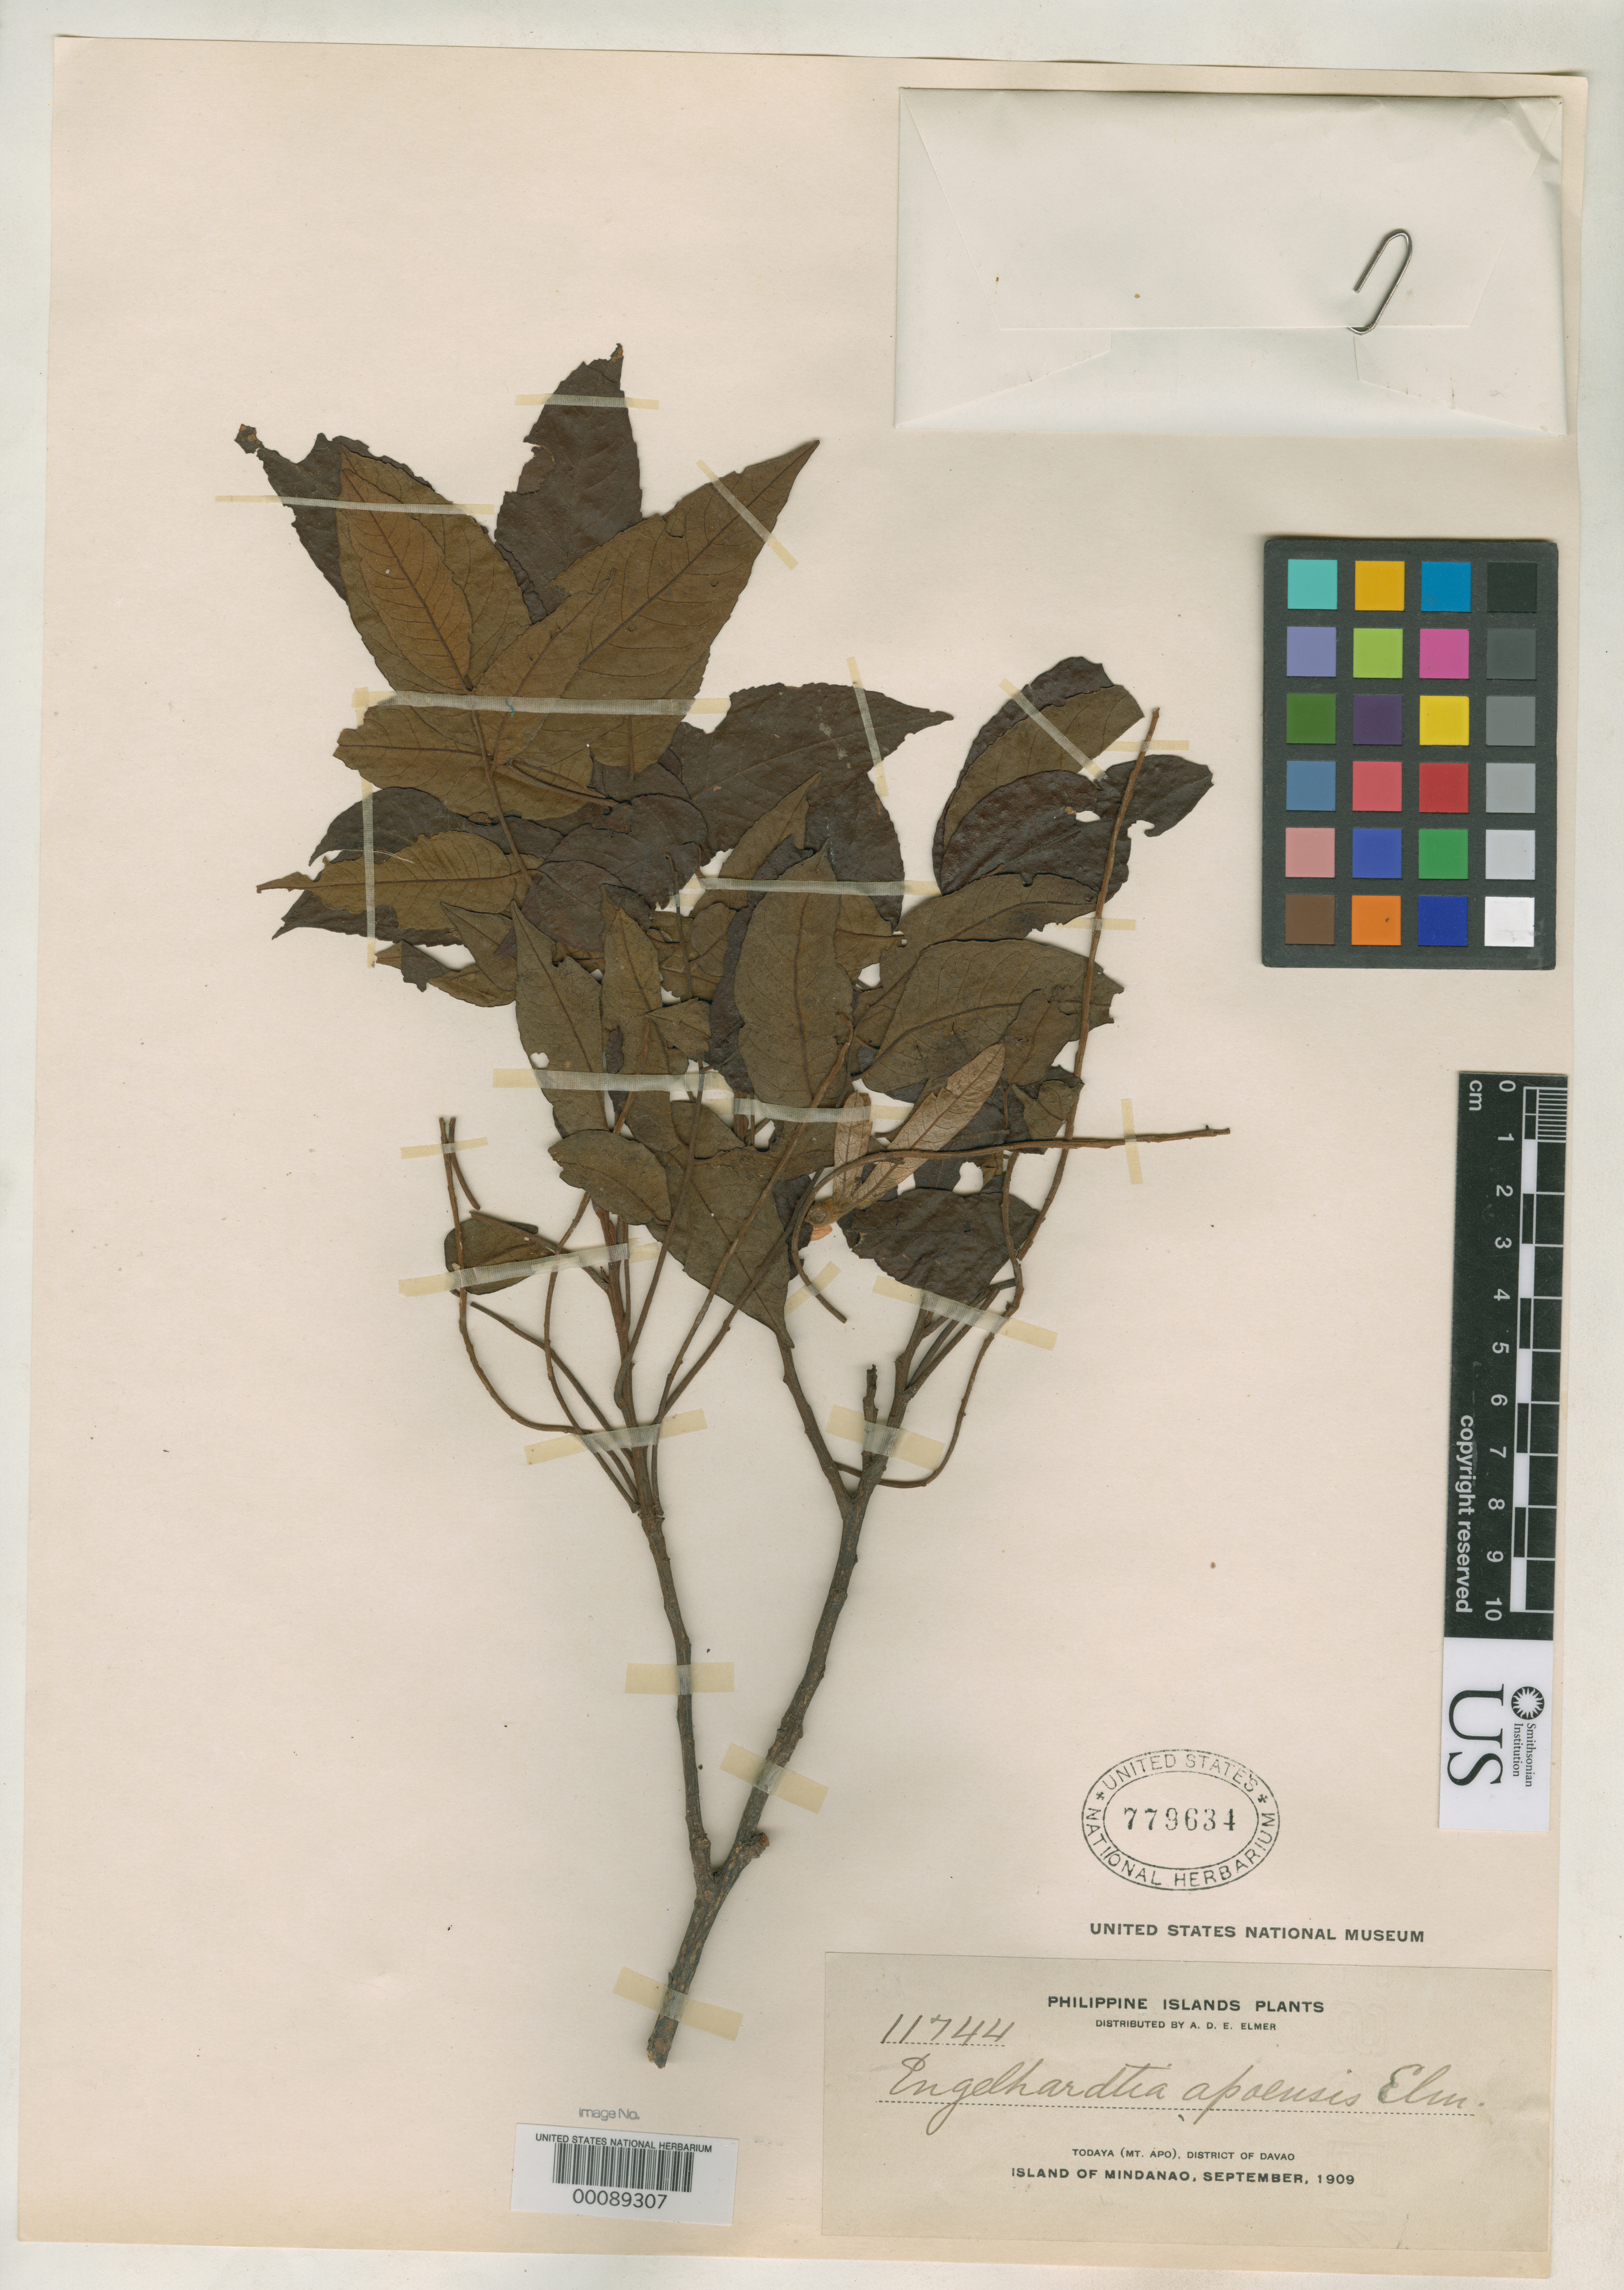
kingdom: Plantae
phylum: Tracheophyta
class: Magnoliopsida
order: Fagales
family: Juglandaceae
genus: Engelhardia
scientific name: Engelhardia apoensis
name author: Elmer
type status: Isotype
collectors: A. D. E. Elmer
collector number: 11744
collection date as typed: Sep 1909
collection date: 1909-09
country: Philippines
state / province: Davao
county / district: Davao del Sur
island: Mindanao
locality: Todaya, Mt. Apo.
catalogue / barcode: US 779634